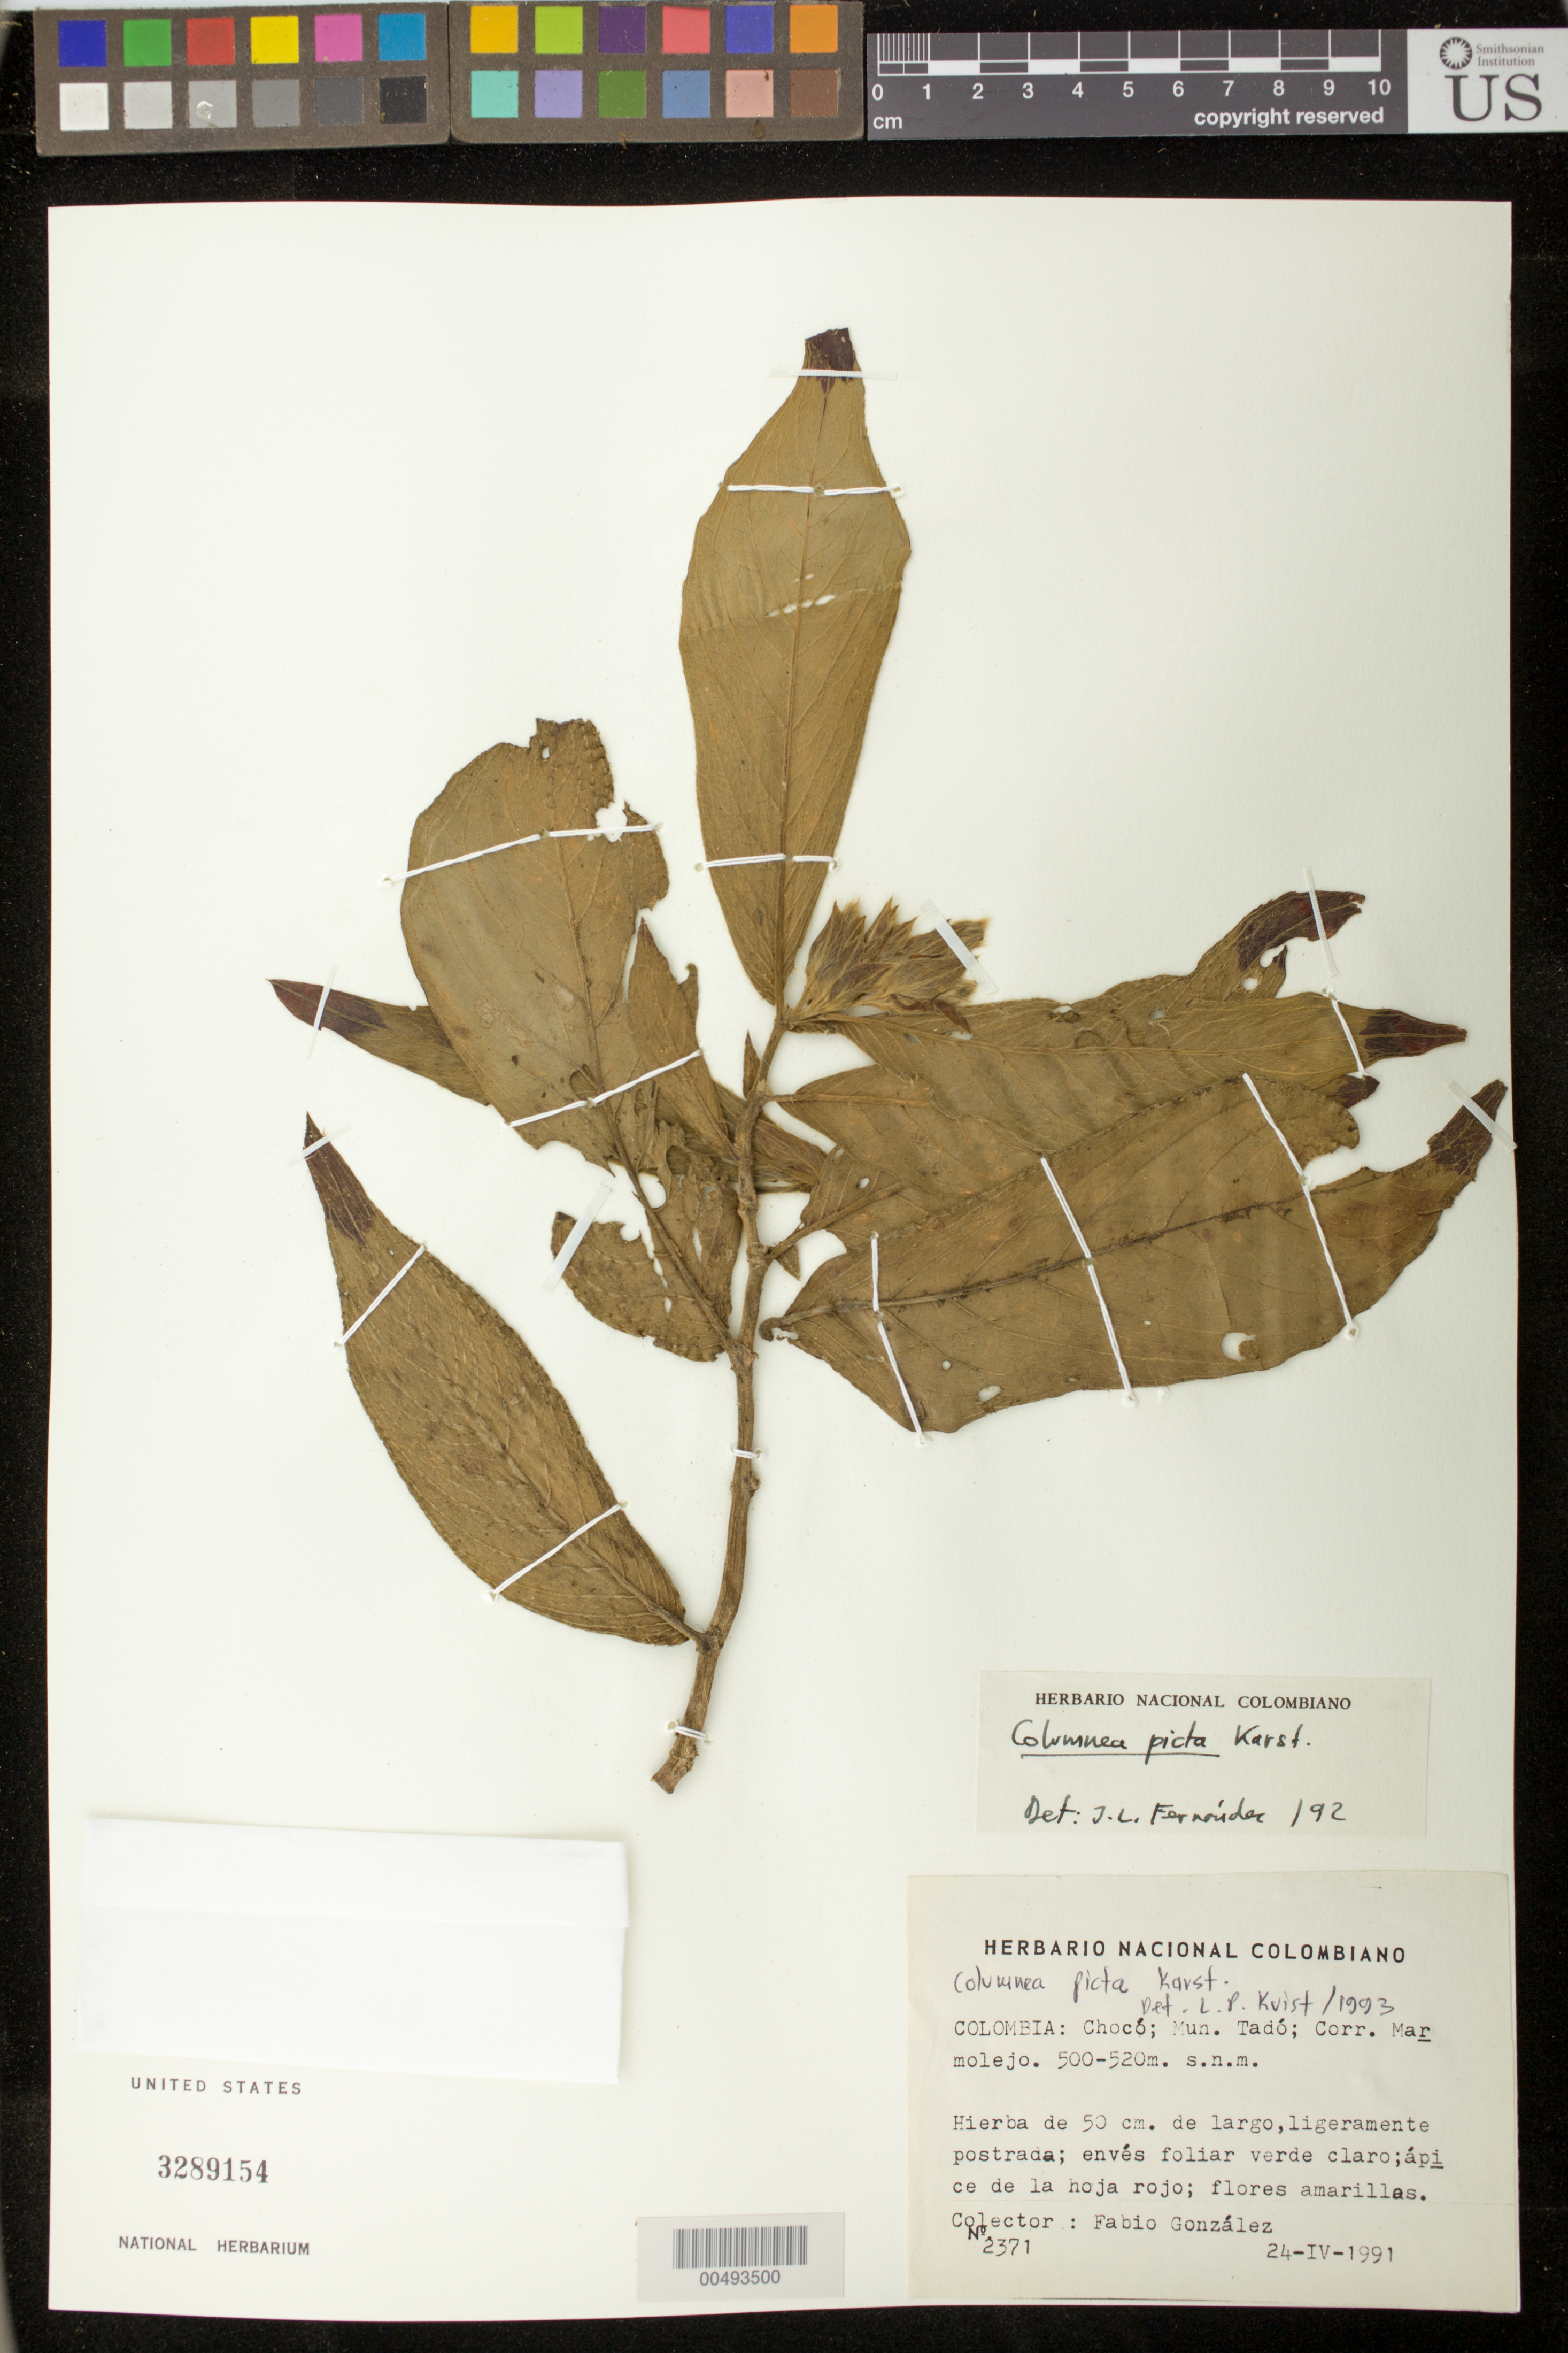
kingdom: Plantae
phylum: Tracheophyta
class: Magnoliopsida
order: Lamiales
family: Gesneriaceae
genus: Columnea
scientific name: Columnea karsteniana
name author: Singh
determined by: Skog, Laurence E.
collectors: F. González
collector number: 2371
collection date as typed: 24 Apr 1991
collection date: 1991-04-24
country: Colombia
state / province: Chocó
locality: Tado, Quebrada Marmolejo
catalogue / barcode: US 3289154